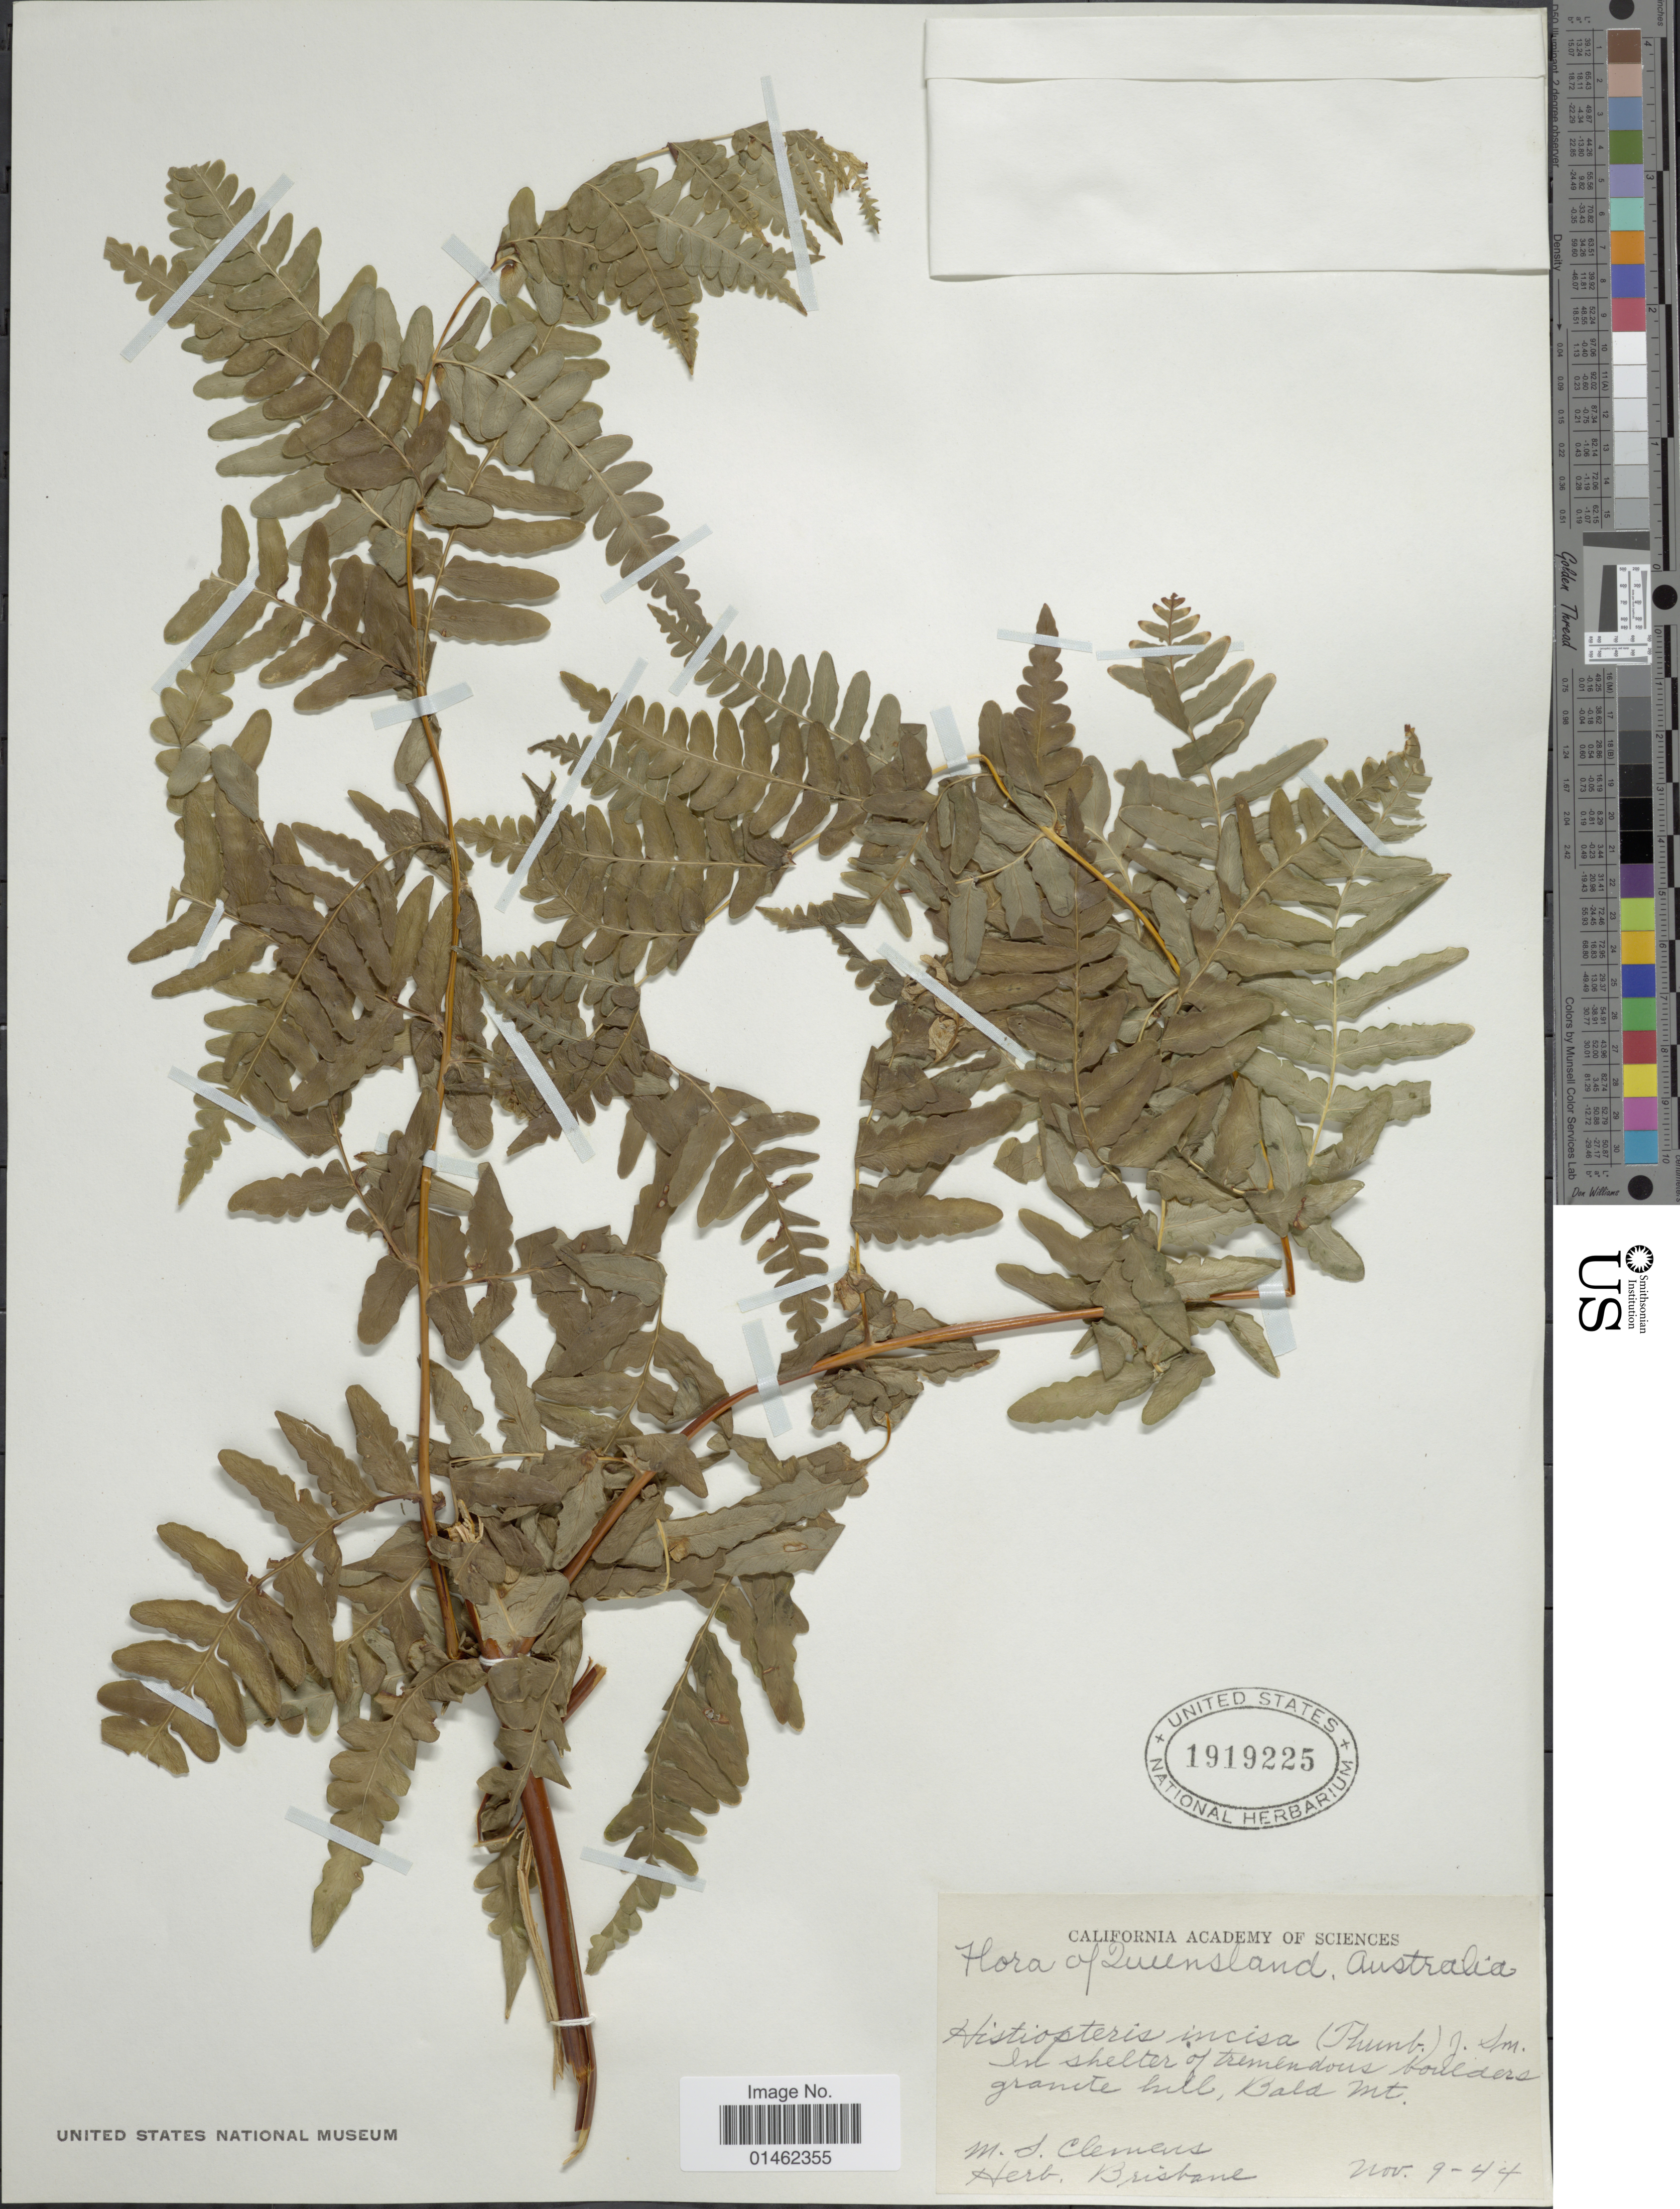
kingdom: Plantae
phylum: Tracheophyta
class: Polypodiopsida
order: Polypodiales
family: Dennstaedtiaceae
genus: Histiopteris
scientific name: Histiopteris incisa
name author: (Thunb.) J. Sm.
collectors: M. S. Clemens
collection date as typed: Transcribed d/m/y: 9/11/44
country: Australia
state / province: Queensland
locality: In shelter of tremendous boulders granite hill, Bala Mt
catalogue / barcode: US 1919225